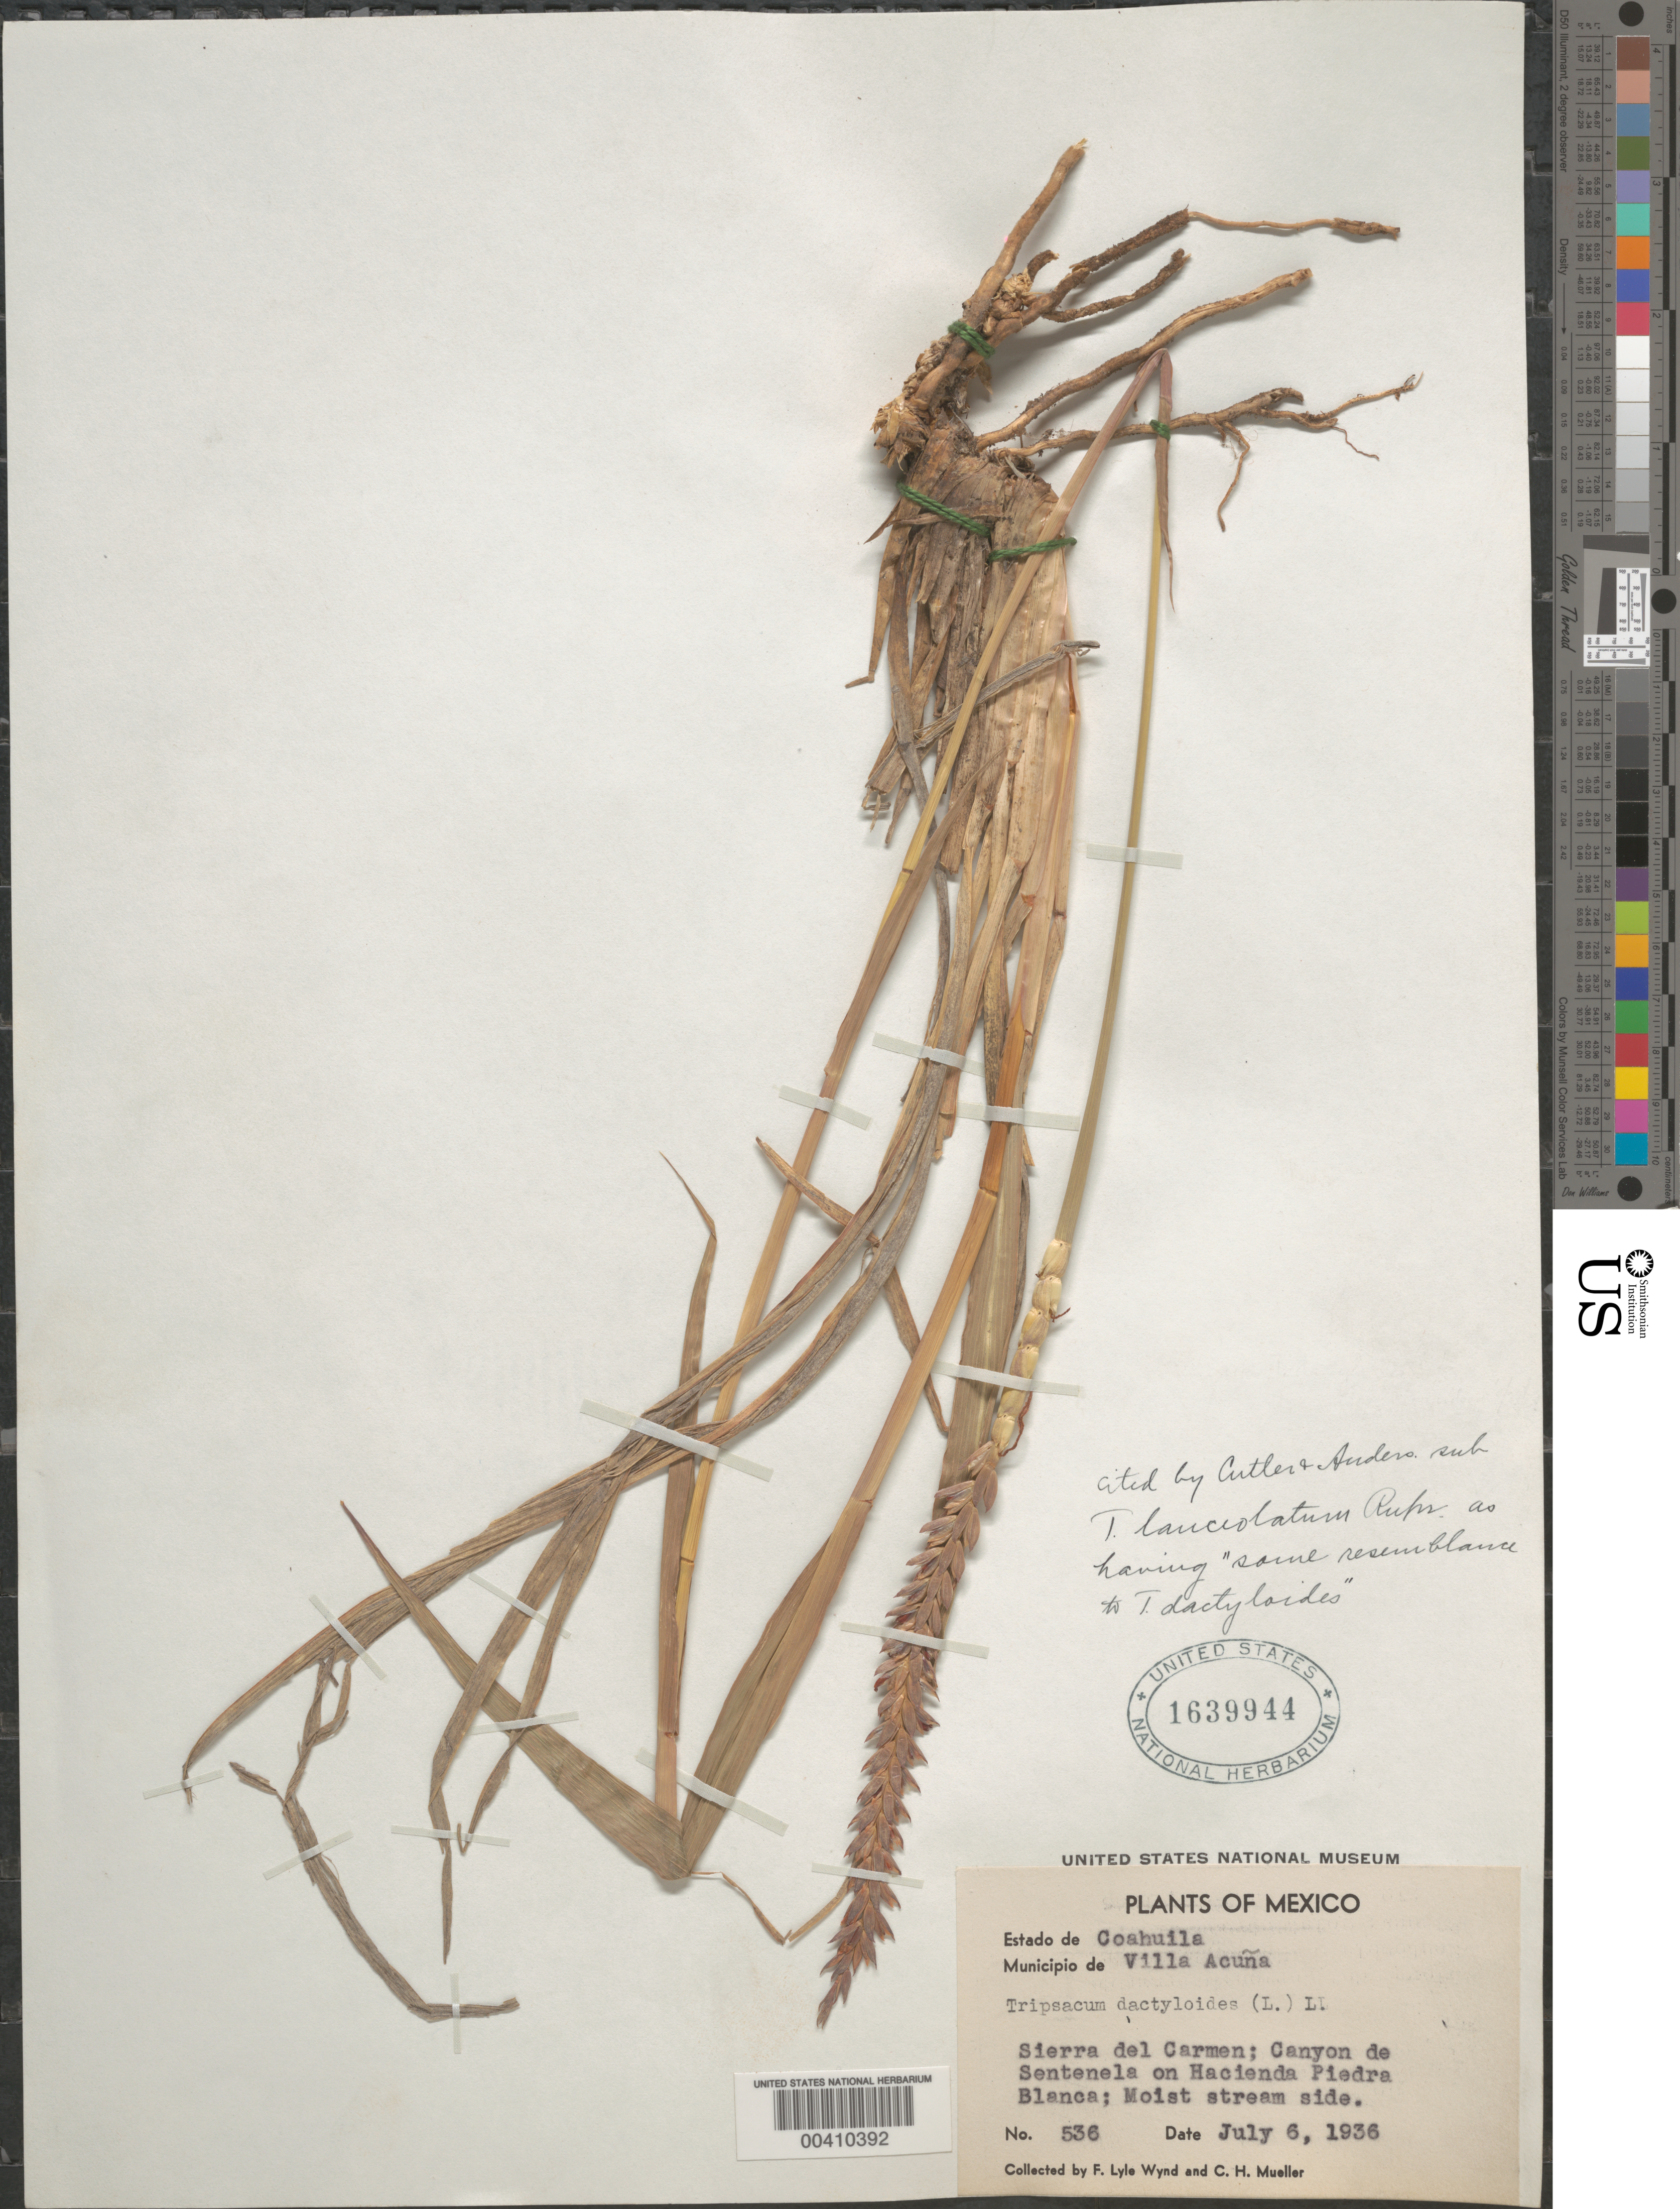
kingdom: Plantae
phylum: Tracheophyta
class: Liliopsida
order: Poales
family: Poaceae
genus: Tripsacum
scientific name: Tripsacum dactyloides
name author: (L.) L.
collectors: F. L. Wynd & C. H. Muller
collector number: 536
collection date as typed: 6 Jul 1936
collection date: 1936-07-06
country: Mexico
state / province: Coahuila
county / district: Acuña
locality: Sierra del Carmen, Canyon de Sentenela on Hacienda Piedra Blanca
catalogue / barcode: US 1639944